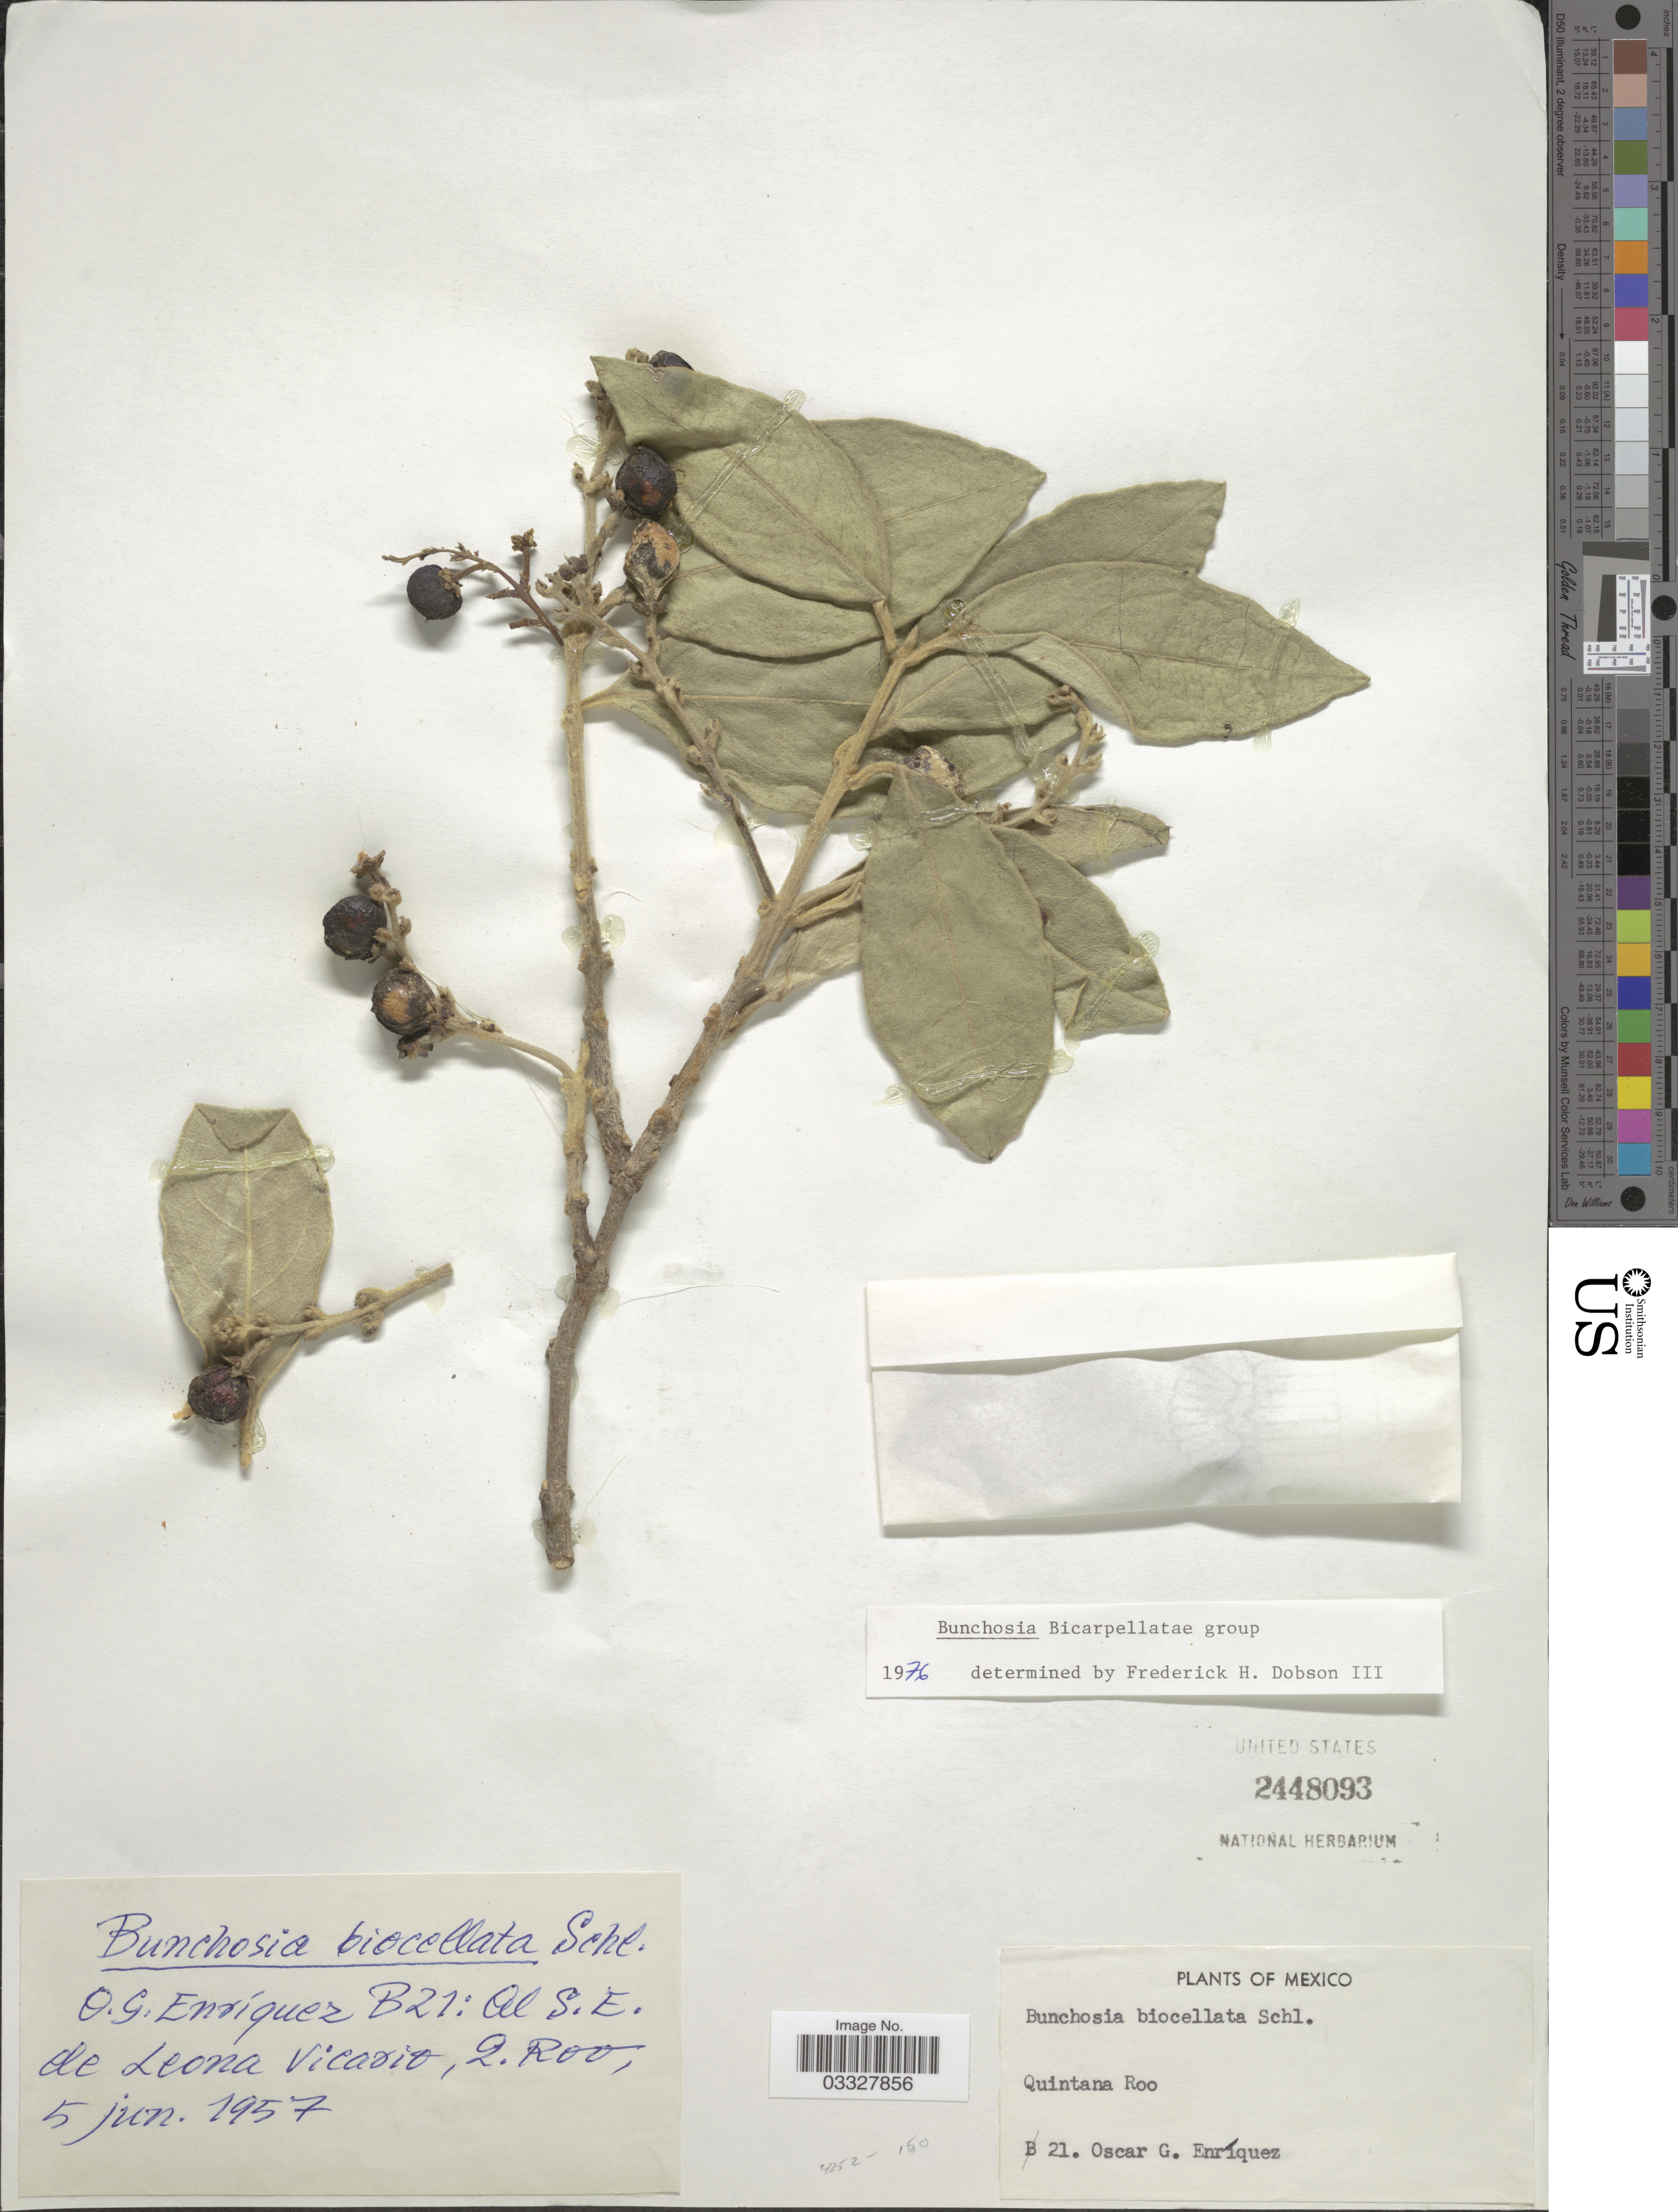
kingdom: Plantae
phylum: Tracheophyta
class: Magnoliopsida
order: Malpighiales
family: Malpighiaceae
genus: Bunchosia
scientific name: Bunchosia biocellata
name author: Schltdl.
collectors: O. Enriquez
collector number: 21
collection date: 1957-06-05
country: Mexico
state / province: Quintana Roo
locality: Al S.E. de Leona Vicario, Q. Roo.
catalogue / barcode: US 2448093